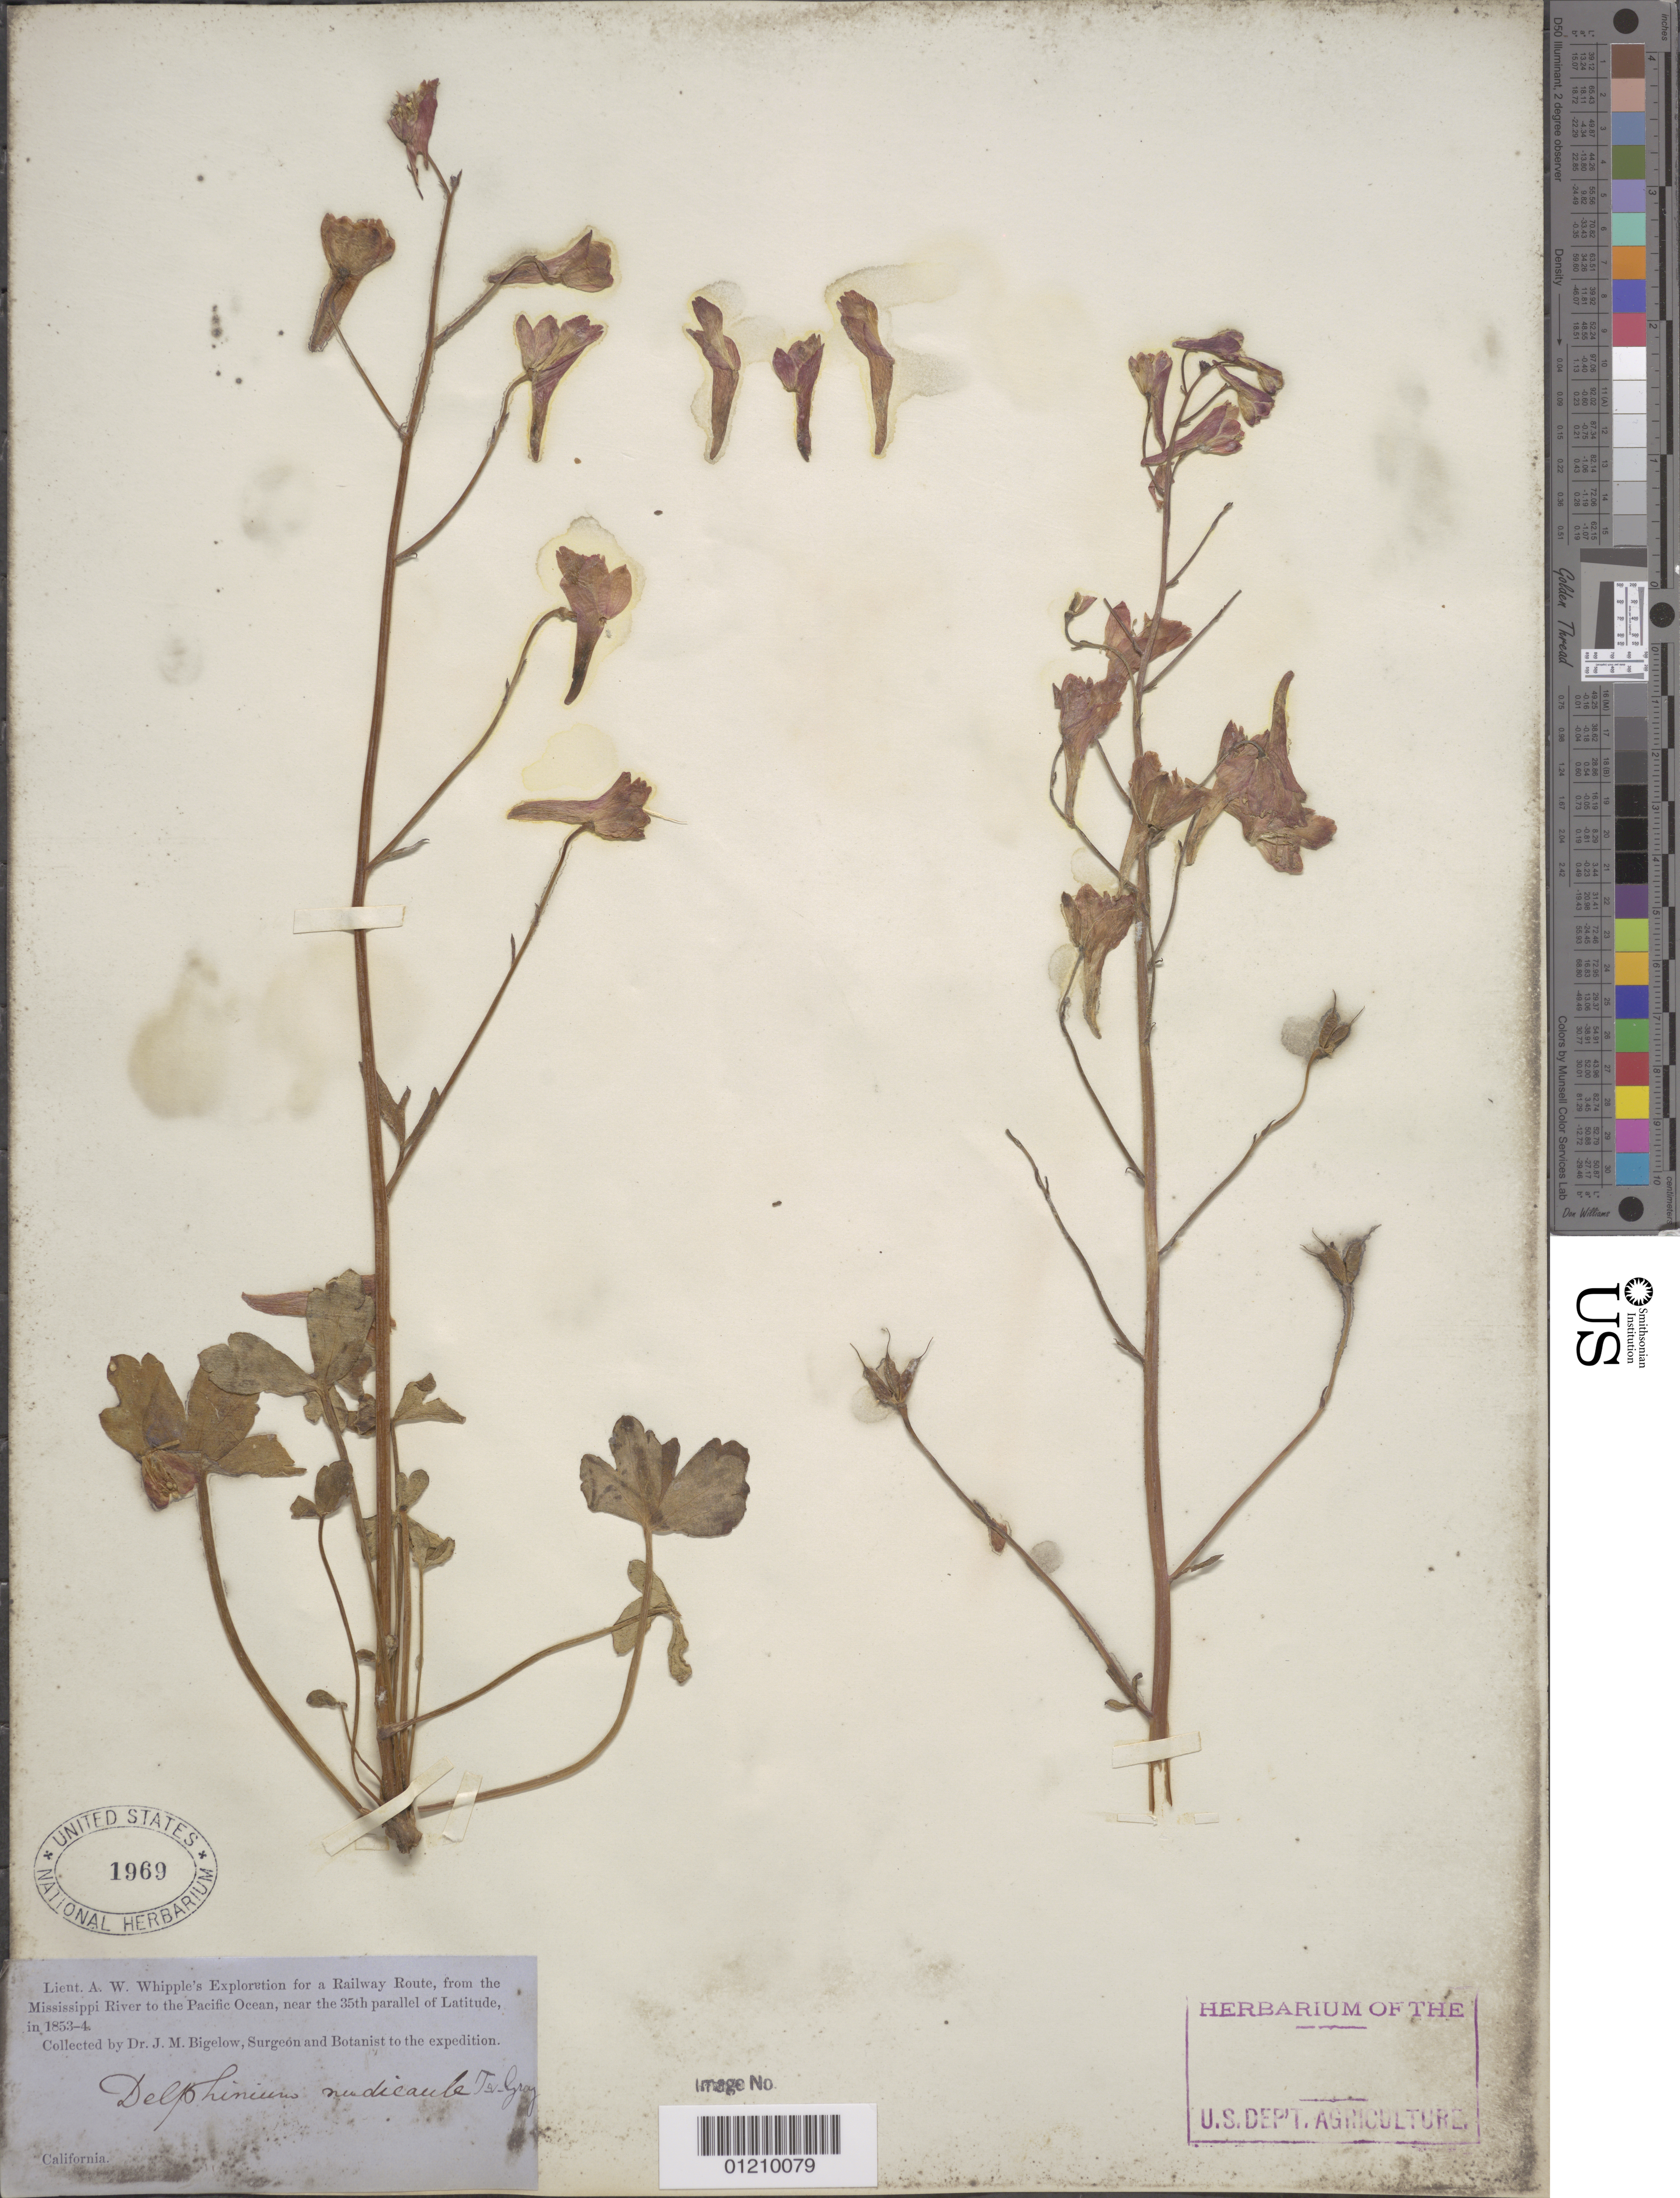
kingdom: Plantae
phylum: Tracheophyta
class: Magnoliopsida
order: Ranunculales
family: Ranunculaceae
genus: Delphinium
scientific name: Delphinium nudicaule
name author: Torr. & A. Gray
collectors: J. M. Bigelow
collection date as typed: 1853 to -- --- 1854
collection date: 1853/1854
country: United States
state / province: California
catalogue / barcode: US 1969